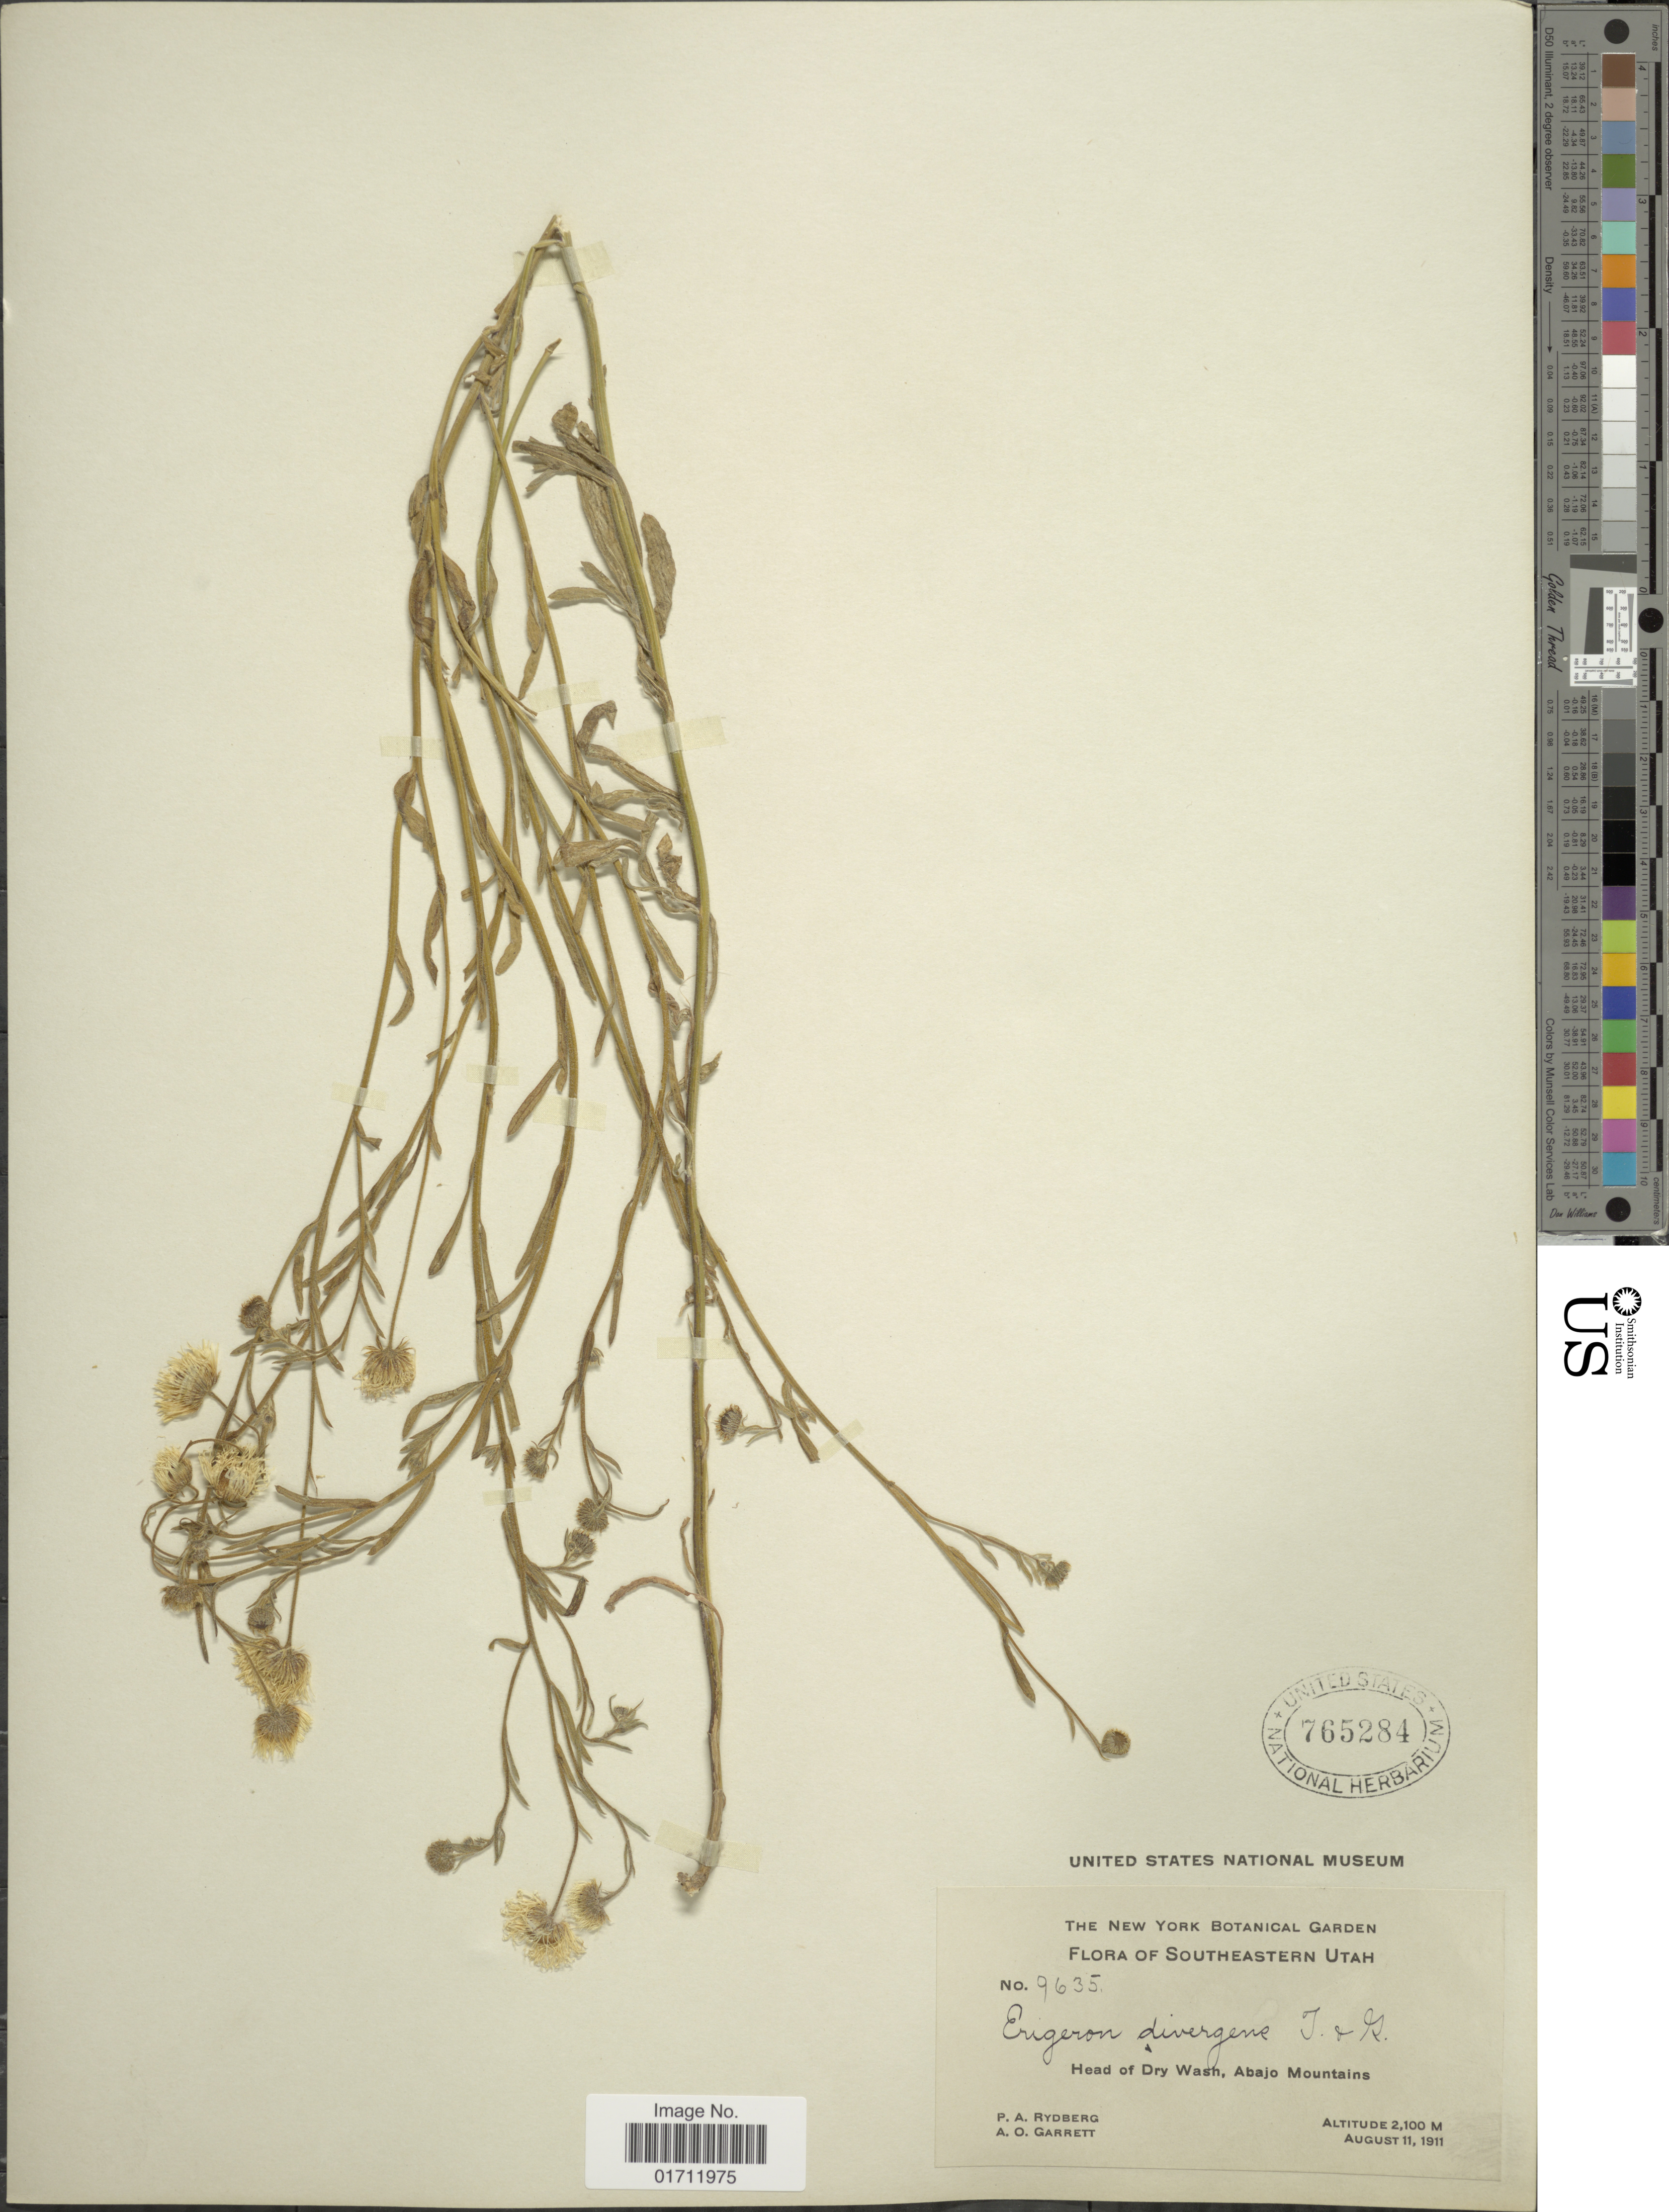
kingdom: Plantae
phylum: Tracheophyta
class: Magnoliopsida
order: Asterales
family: Asteraceae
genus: Erigeron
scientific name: Erigeron divergens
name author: Torr. & A. Gray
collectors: P. A. Rydberg & A. O. Garrett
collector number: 9635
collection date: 1911-08-11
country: United States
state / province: Utah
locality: Southeastern Utah, Head of Dry Wash, Abajo Mountains.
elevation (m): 2100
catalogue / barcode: US 765284